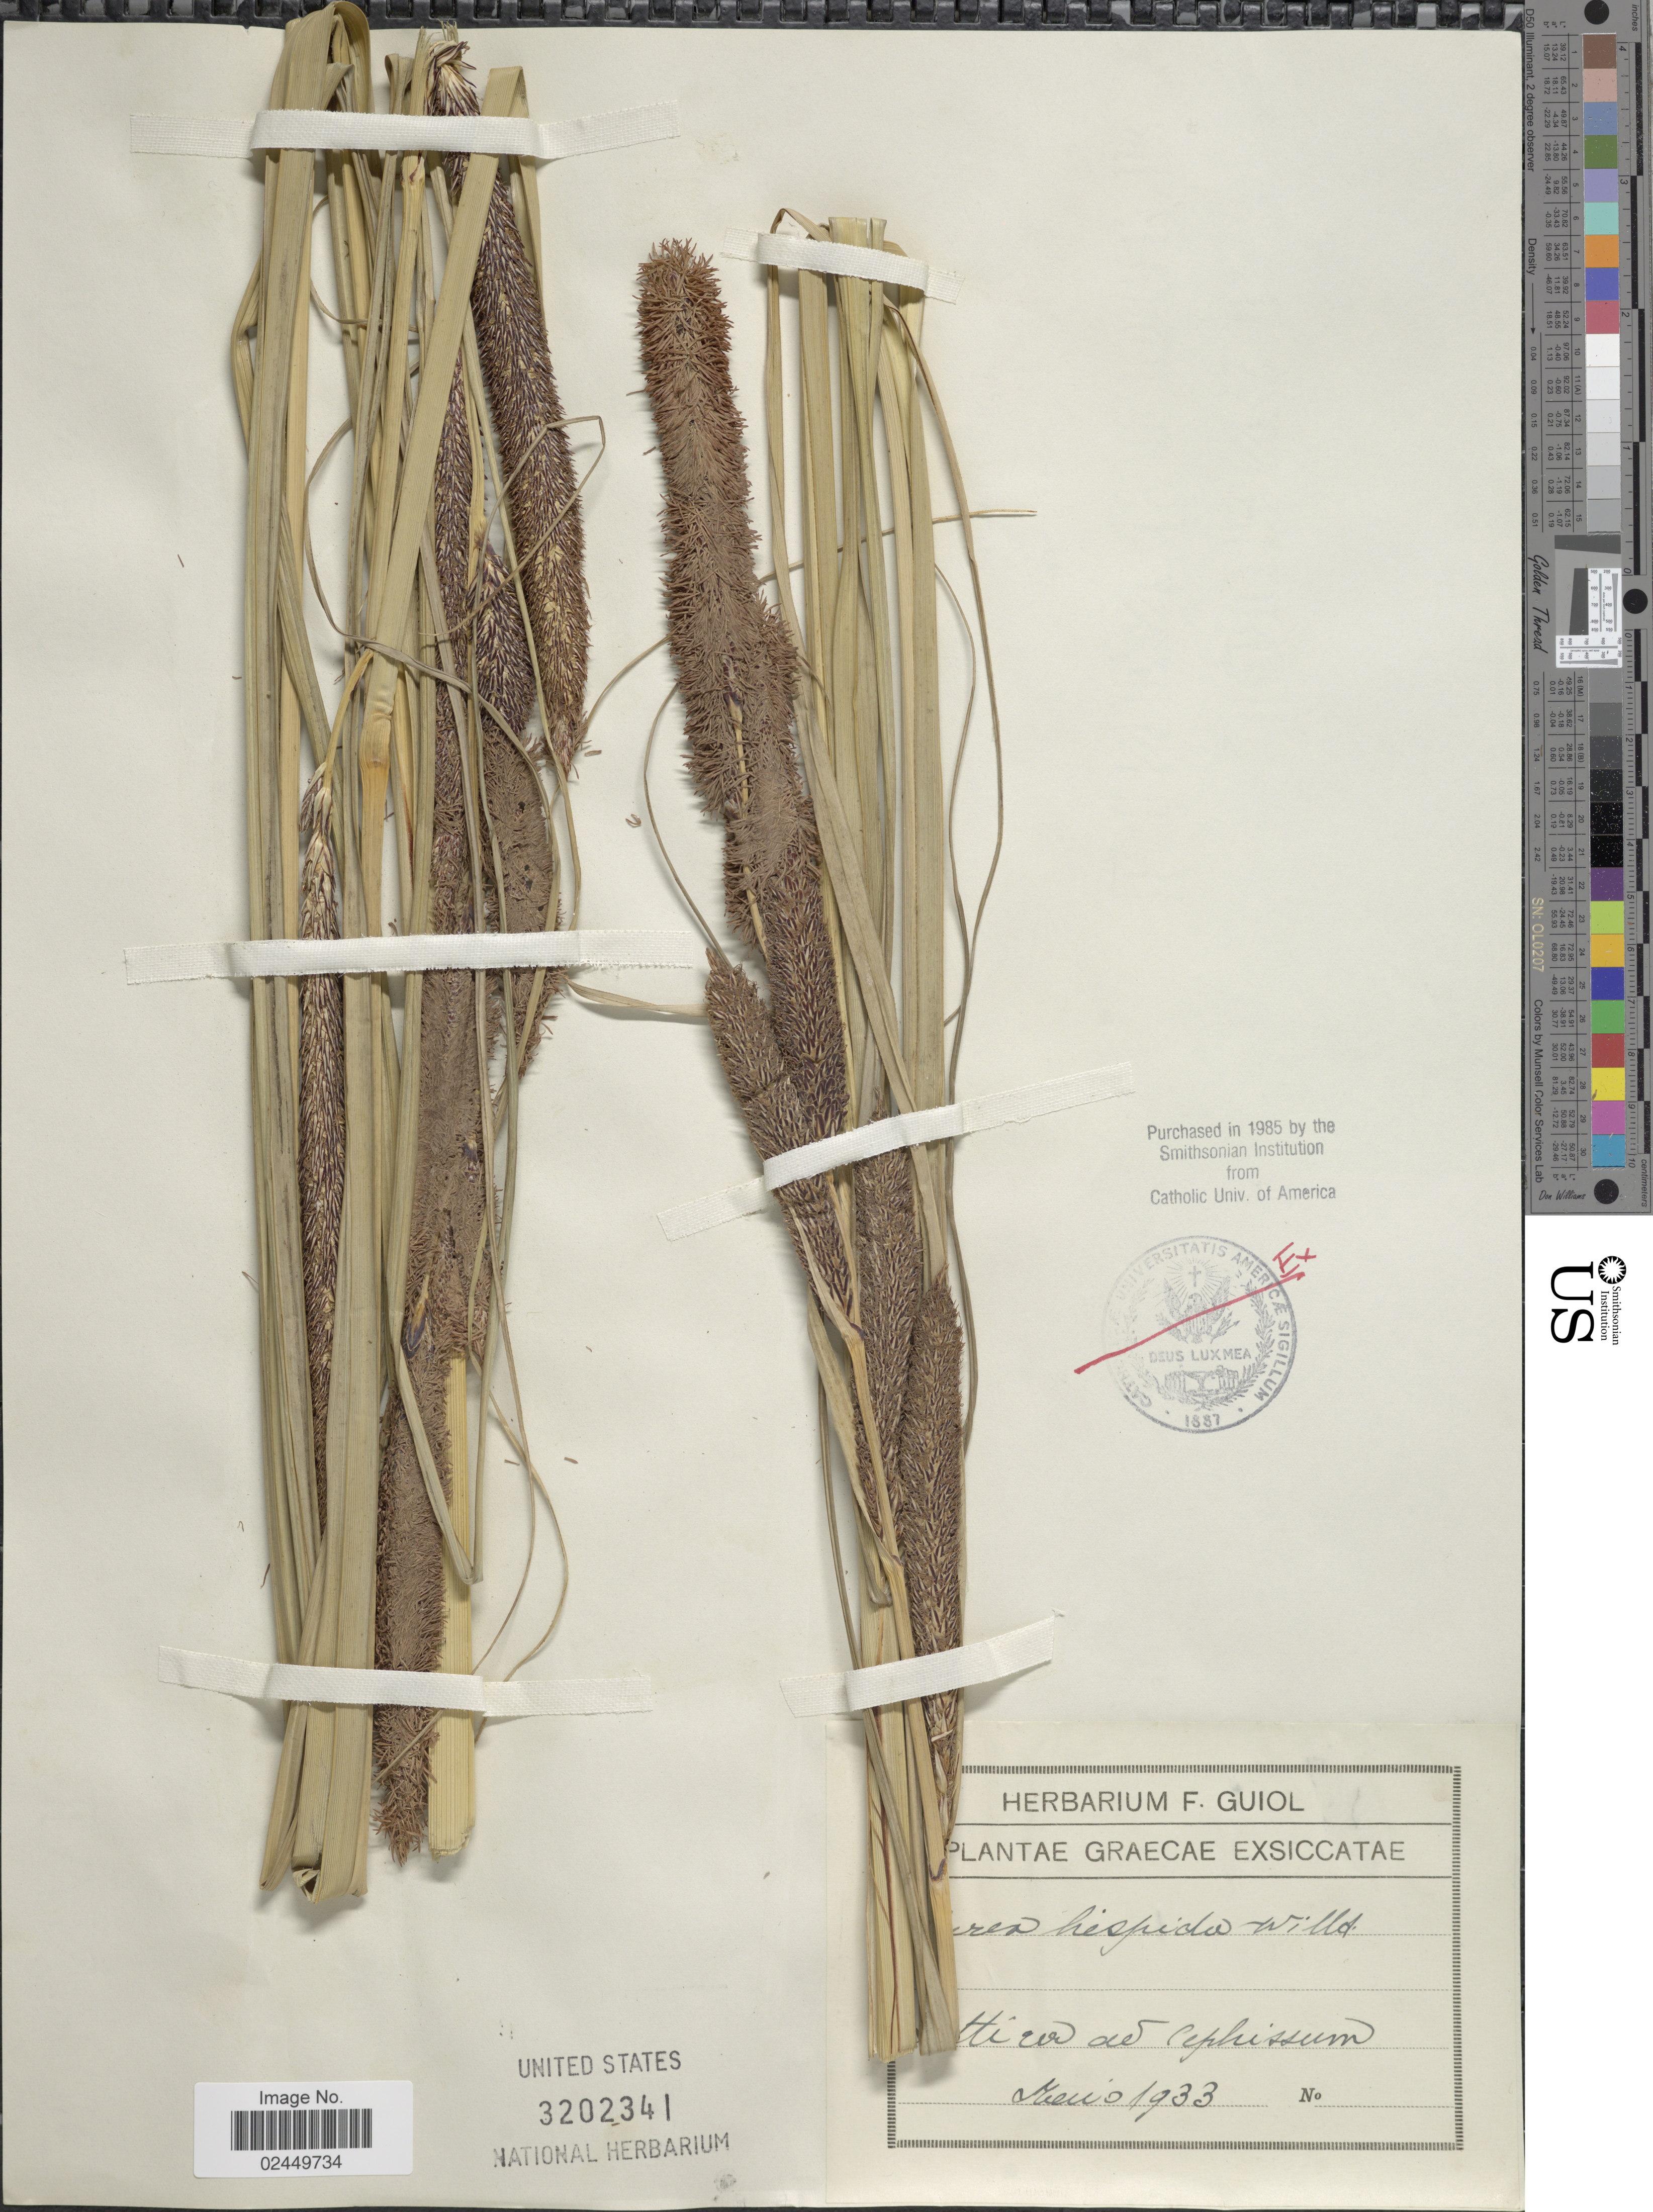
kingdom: Plantae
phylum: Tracheophyta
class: Liliopsida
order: Poales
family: Cyperaceae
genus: Carex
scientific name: Carex hispida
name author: Willd. ex Schkuhr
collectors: Ex herb. F. Guiol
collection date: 1933-05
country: Greece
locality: Attica ad Cephissum.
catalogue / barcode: US 3202341